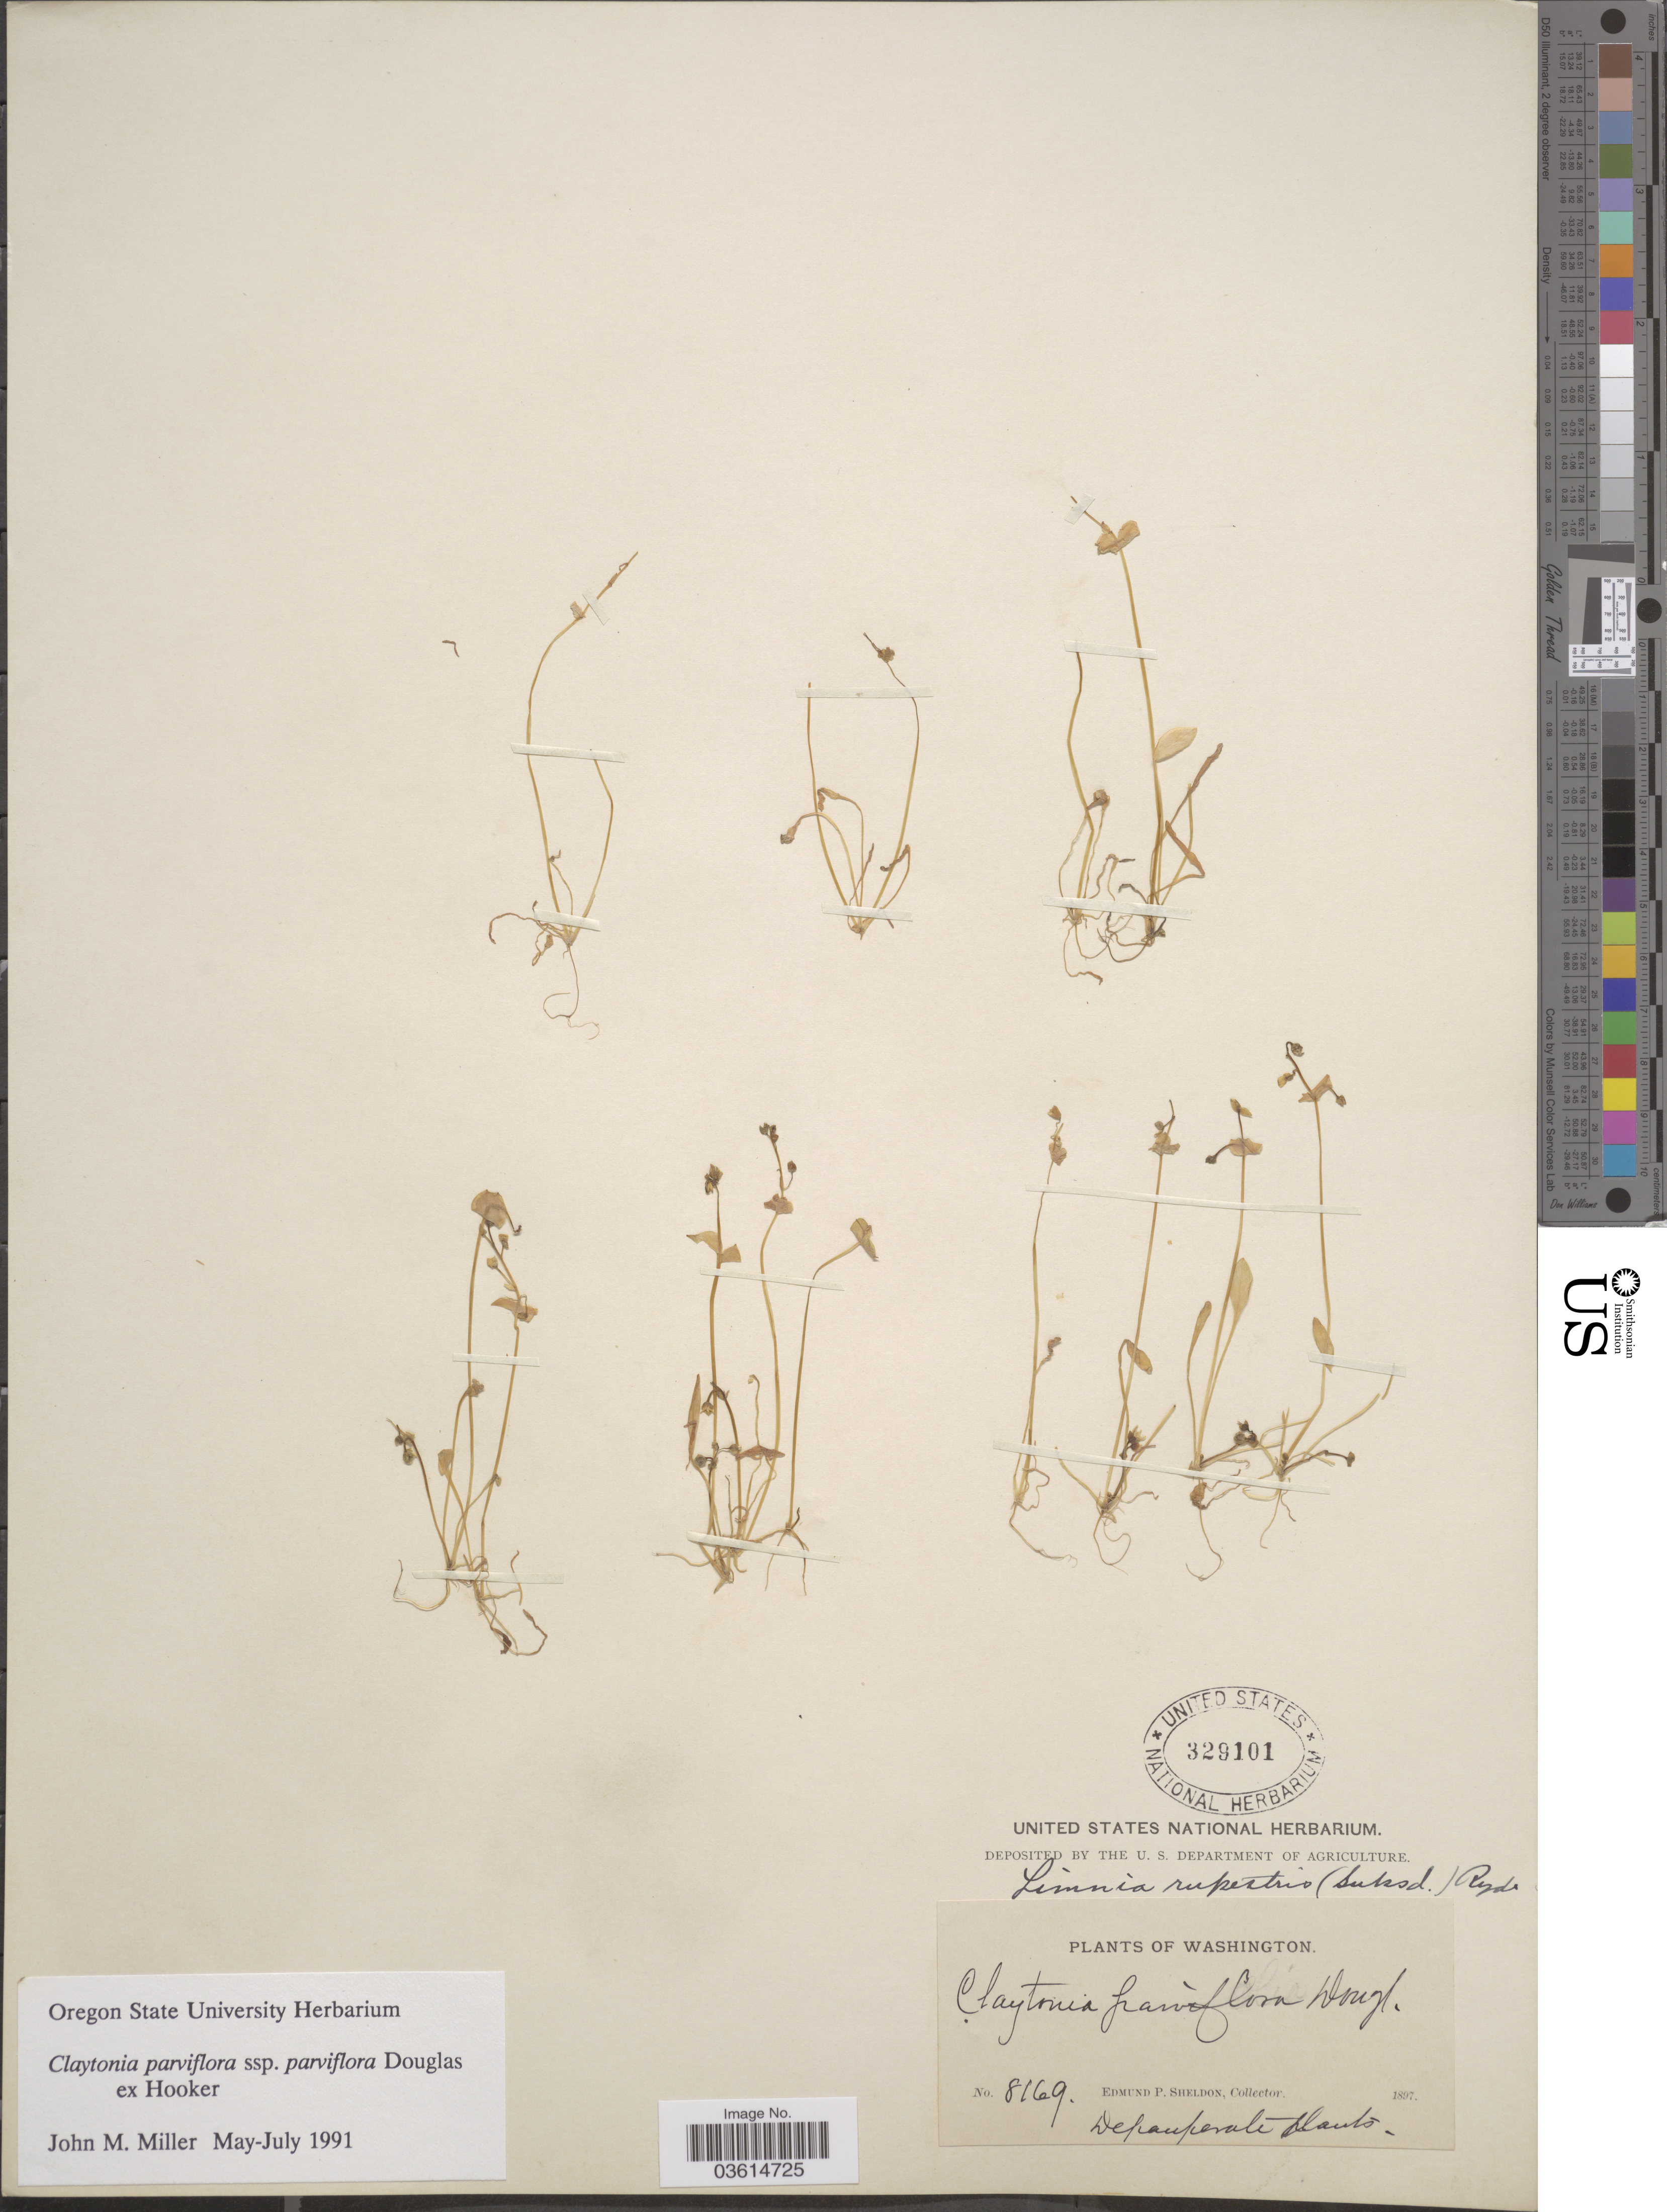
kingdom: Plantae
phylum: Tracheophyta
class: Magnoliopsida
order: Caryophyllales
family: Montiaceae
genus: Claytonia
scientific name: Claytonia parviflora subsp. parviflora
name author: Douglas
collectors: E. P. Sheldon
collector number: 8169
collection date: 1897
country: United States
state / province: Washington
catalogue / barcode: US 329101